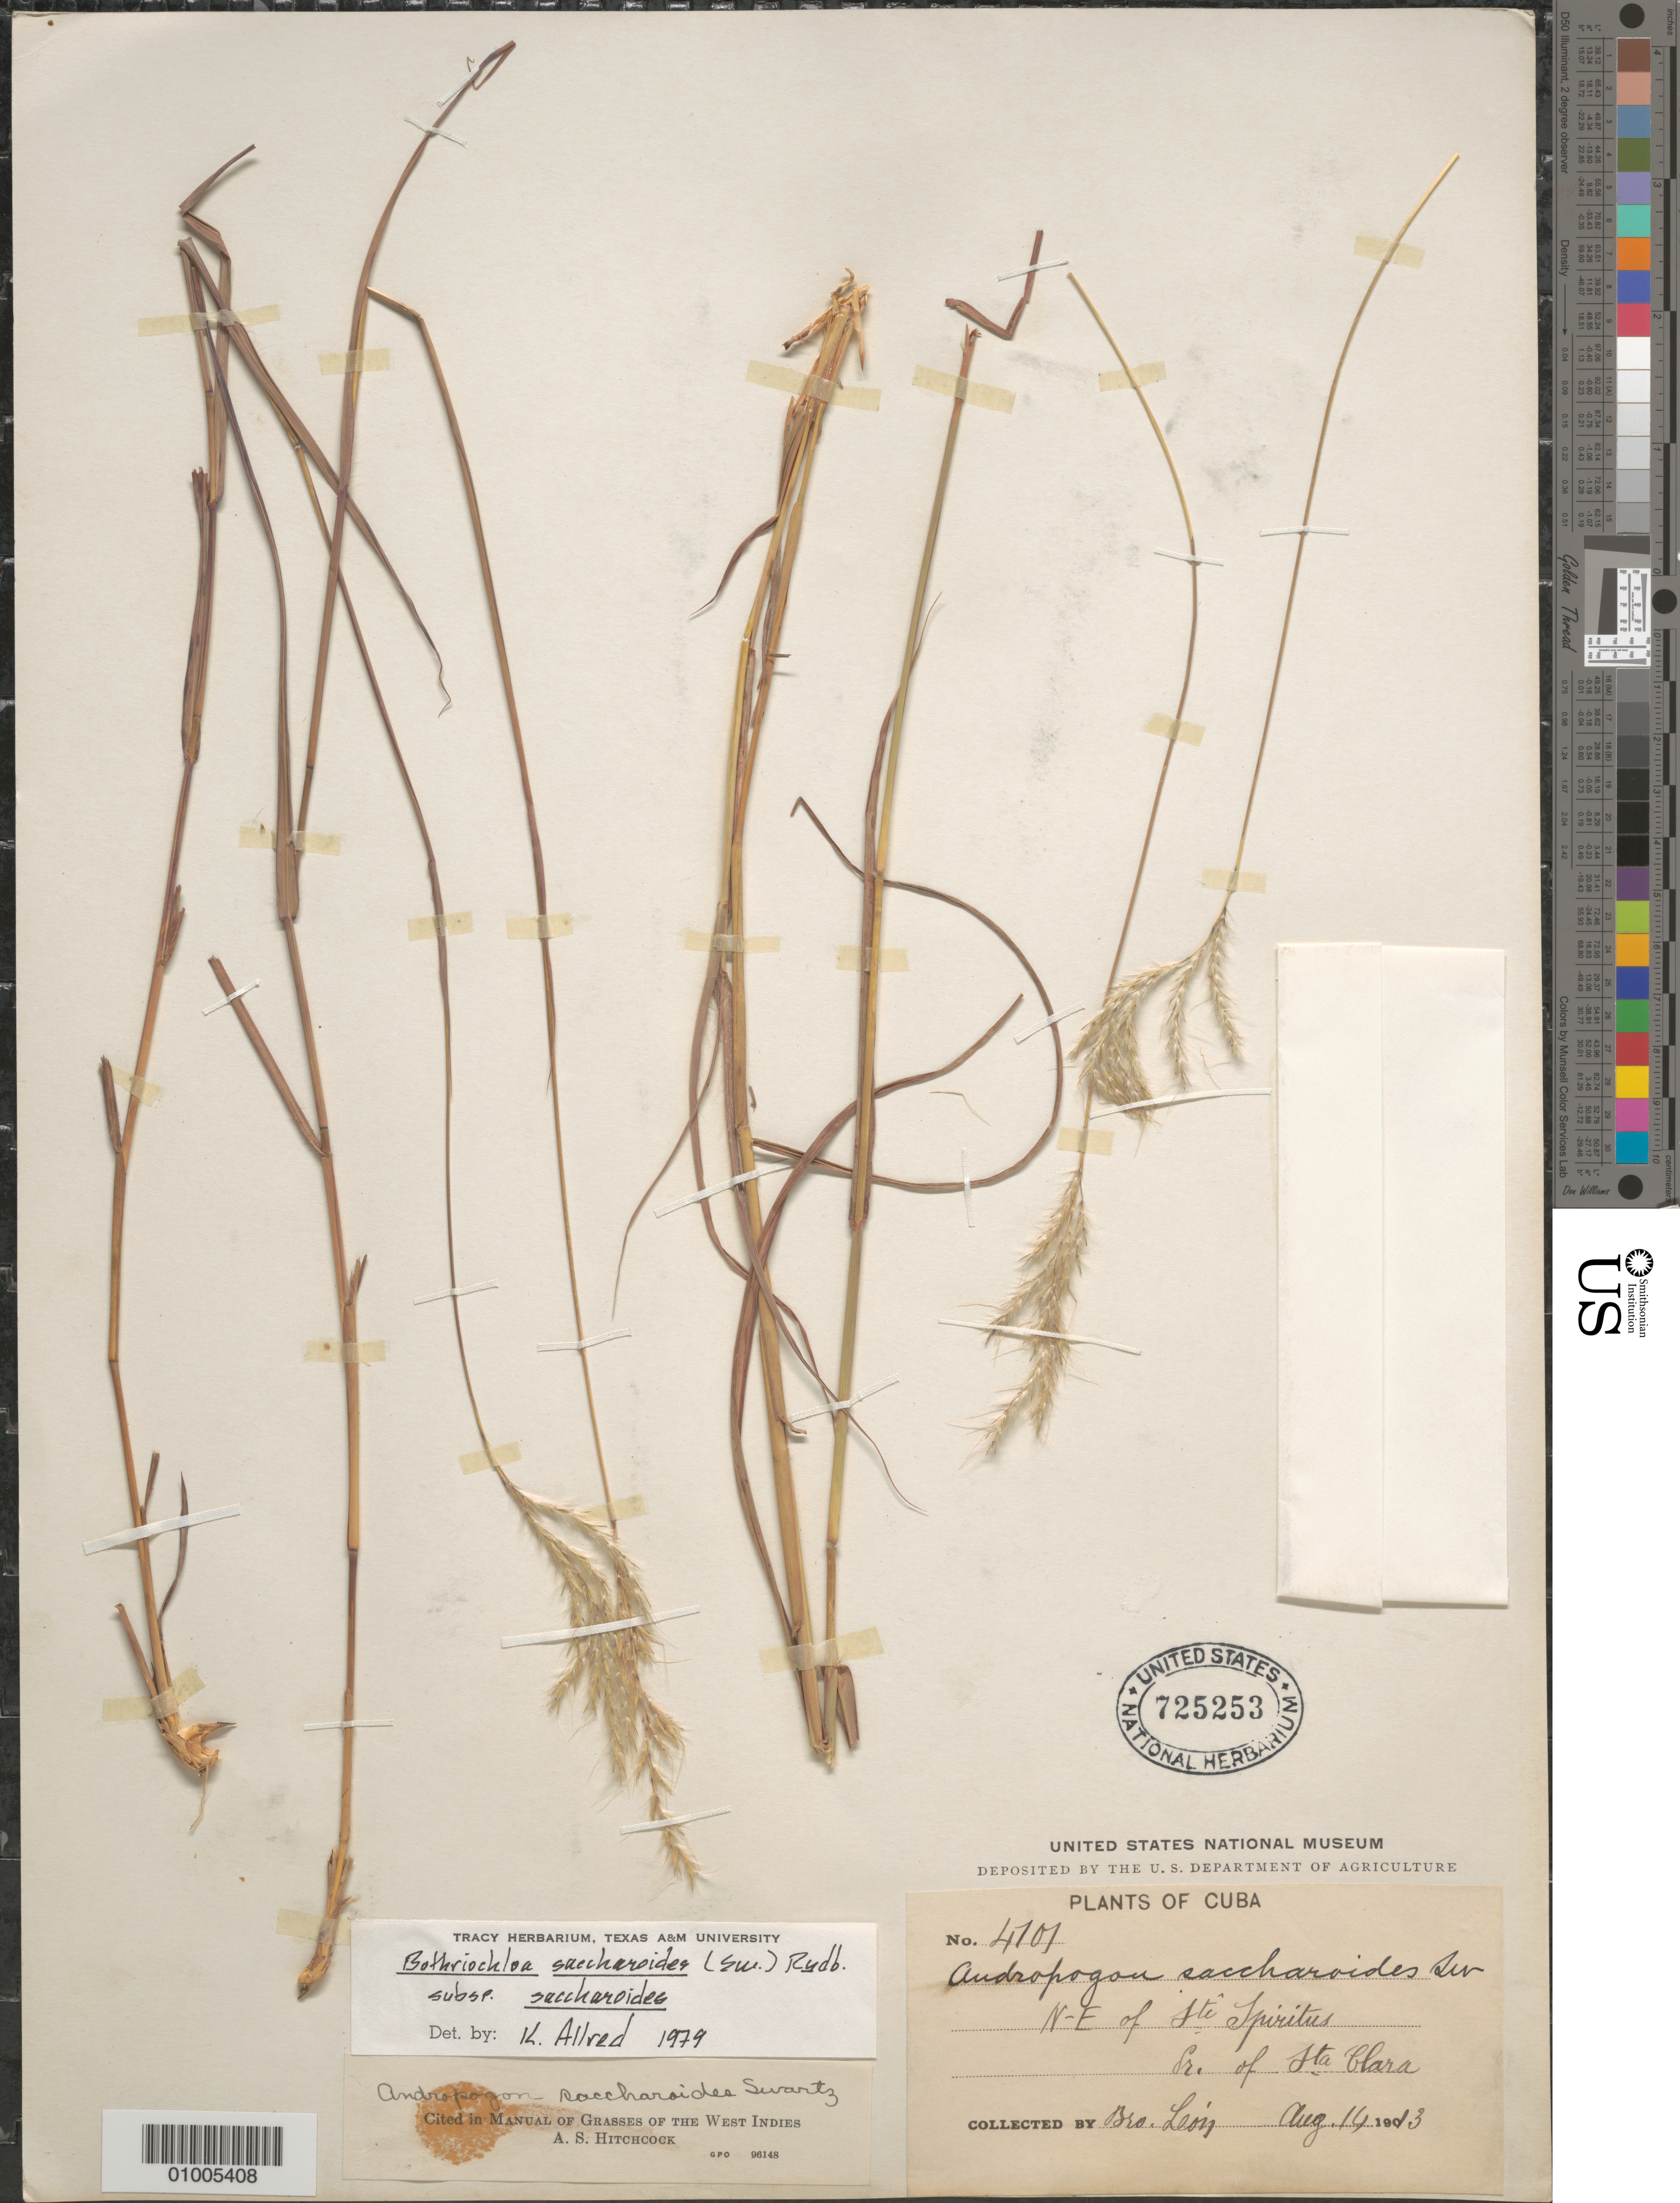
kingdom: Plantae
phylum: Tracheophyta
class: Liliopsida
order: Poales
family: Poaceae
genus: Bothriochloa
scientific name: Bothriochloa saccharoides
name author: (Sw.) Rydb.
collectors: Bro. León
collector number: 4707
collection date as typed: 14 Aug 1913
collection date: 1913-08-14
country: Cuba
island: Cuba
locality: Sta Clara NE of Ste Spiritus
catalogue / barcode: US 725253